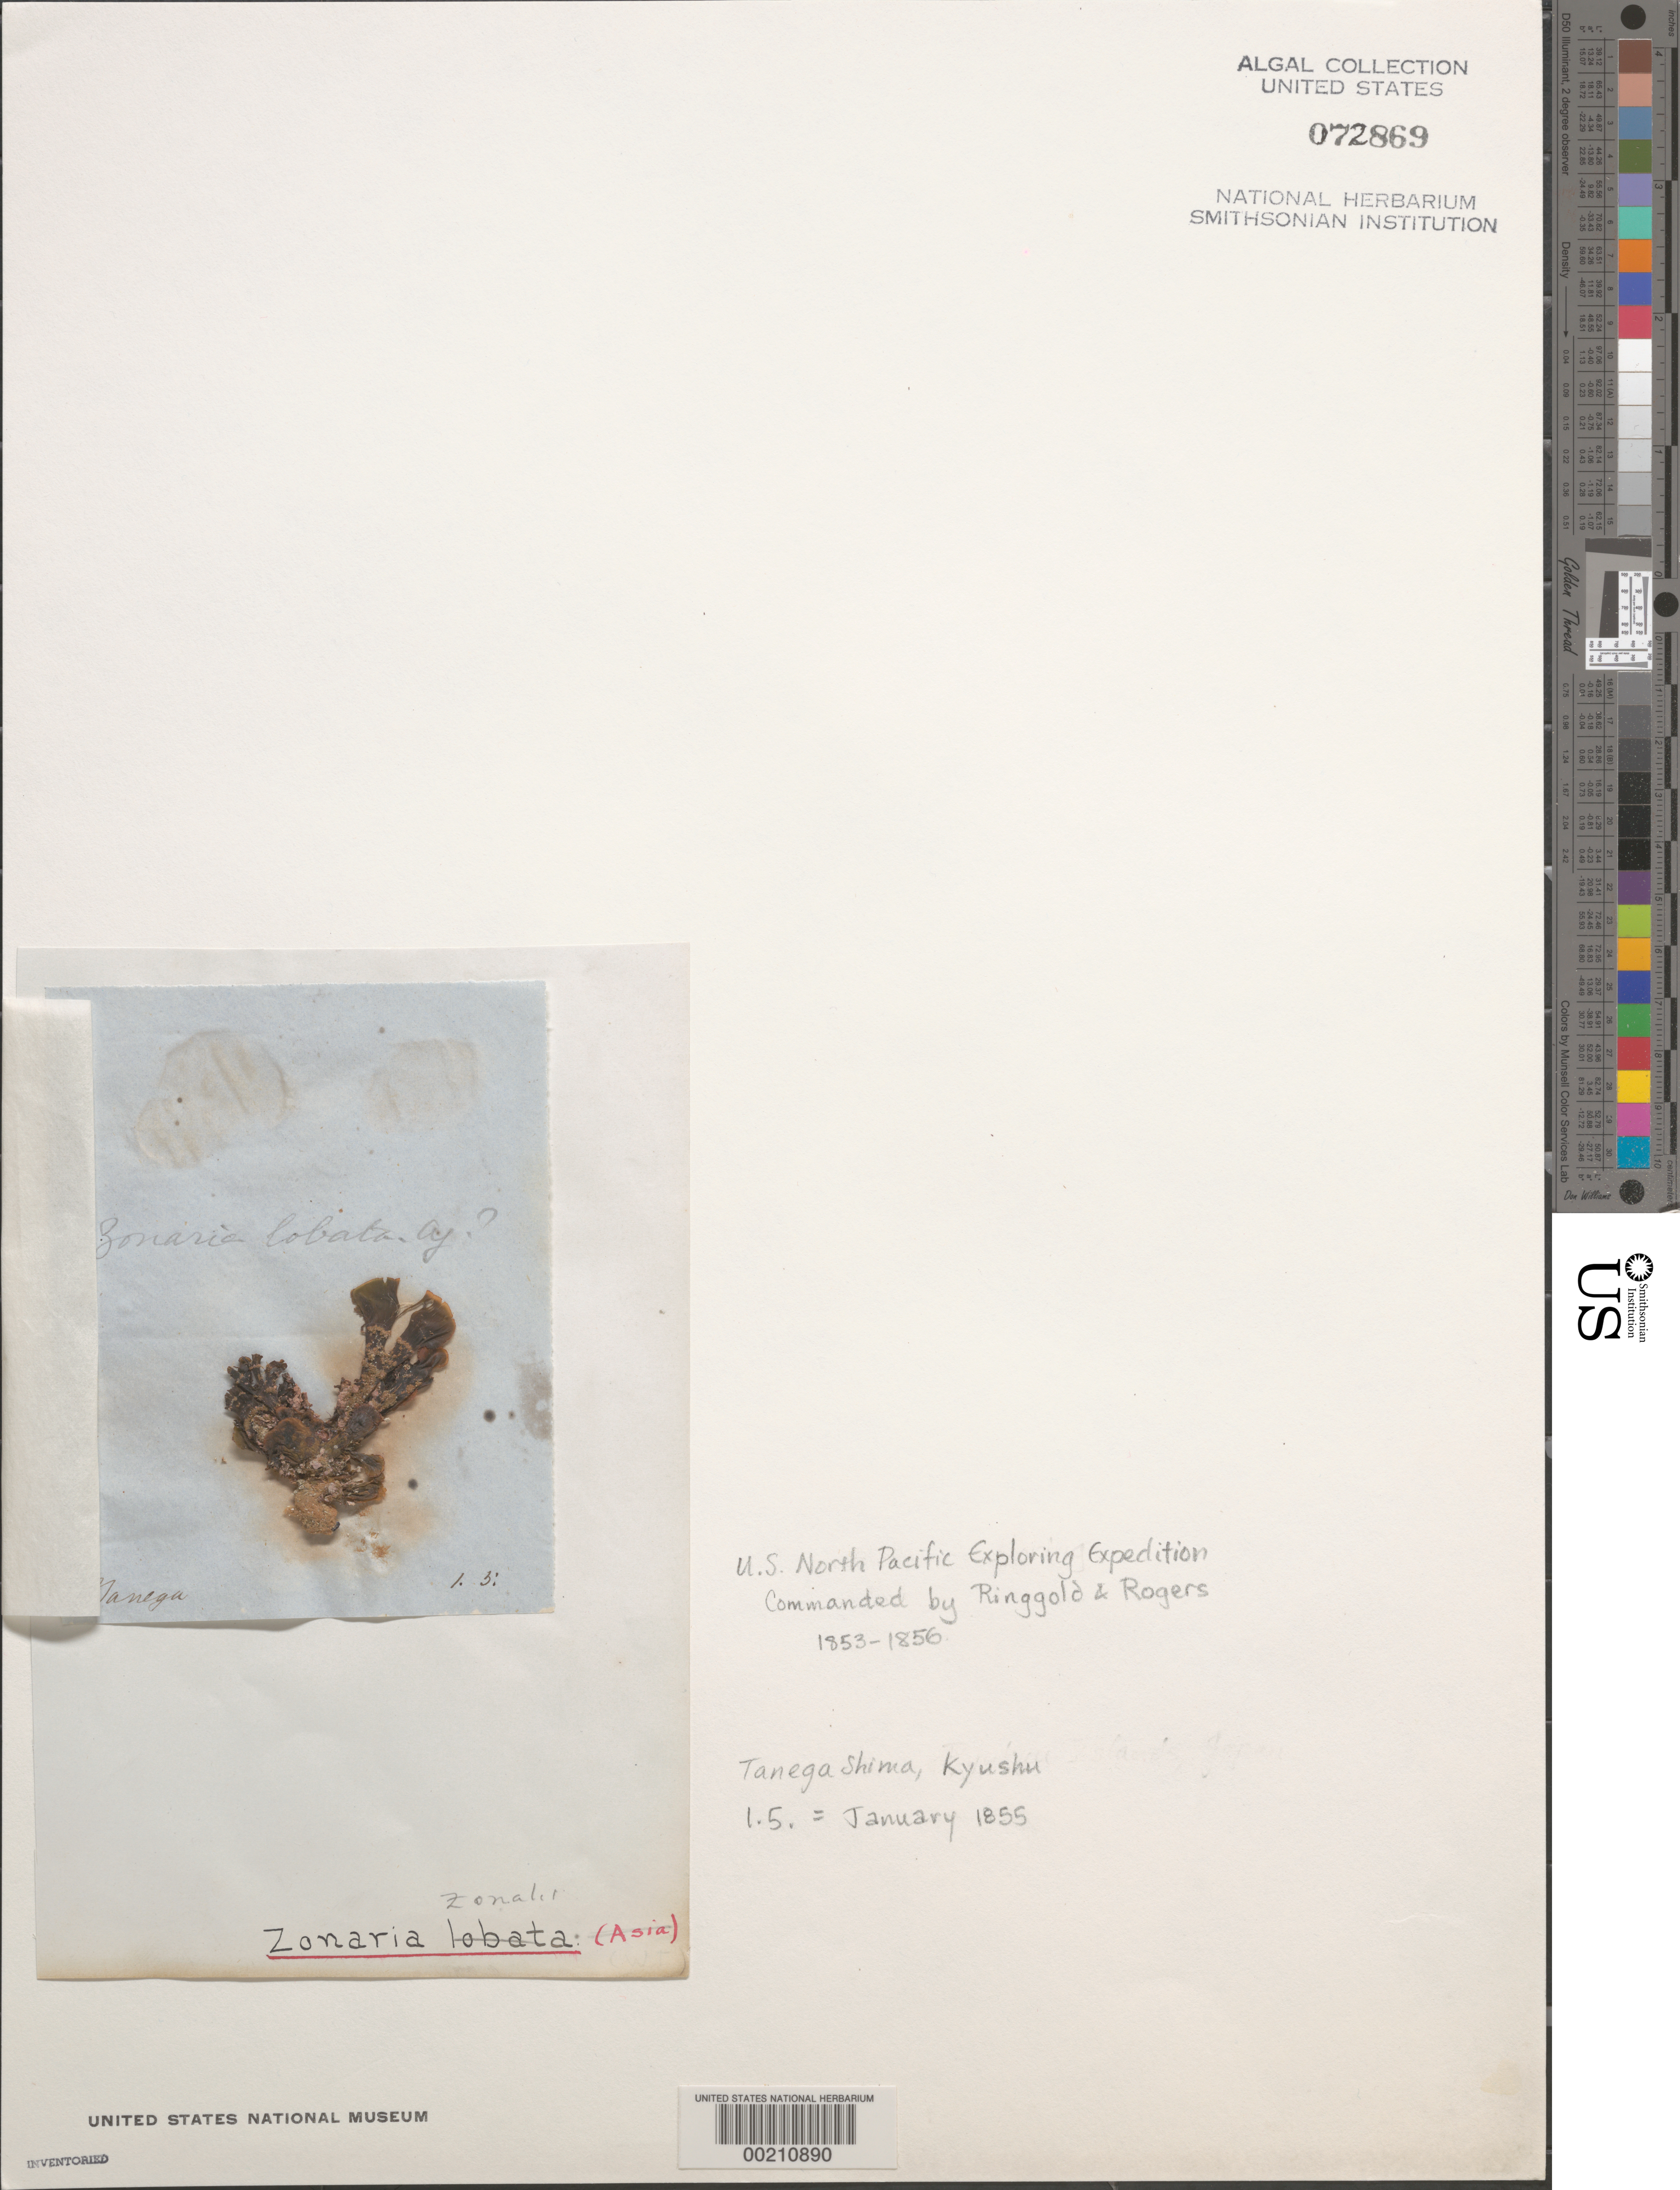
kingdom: Chromista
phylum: Ochrophyta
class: Phaeophyceae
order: Dictyotales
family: Dictyotaceae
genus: Stypopodium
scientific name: Stypopodium zonale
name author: (J.V.Lamouroux) Papenf.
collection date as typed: Jan 1855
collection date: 1855-01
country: Japan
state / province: Kagosima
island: Tanegashima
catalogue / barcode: US 72869